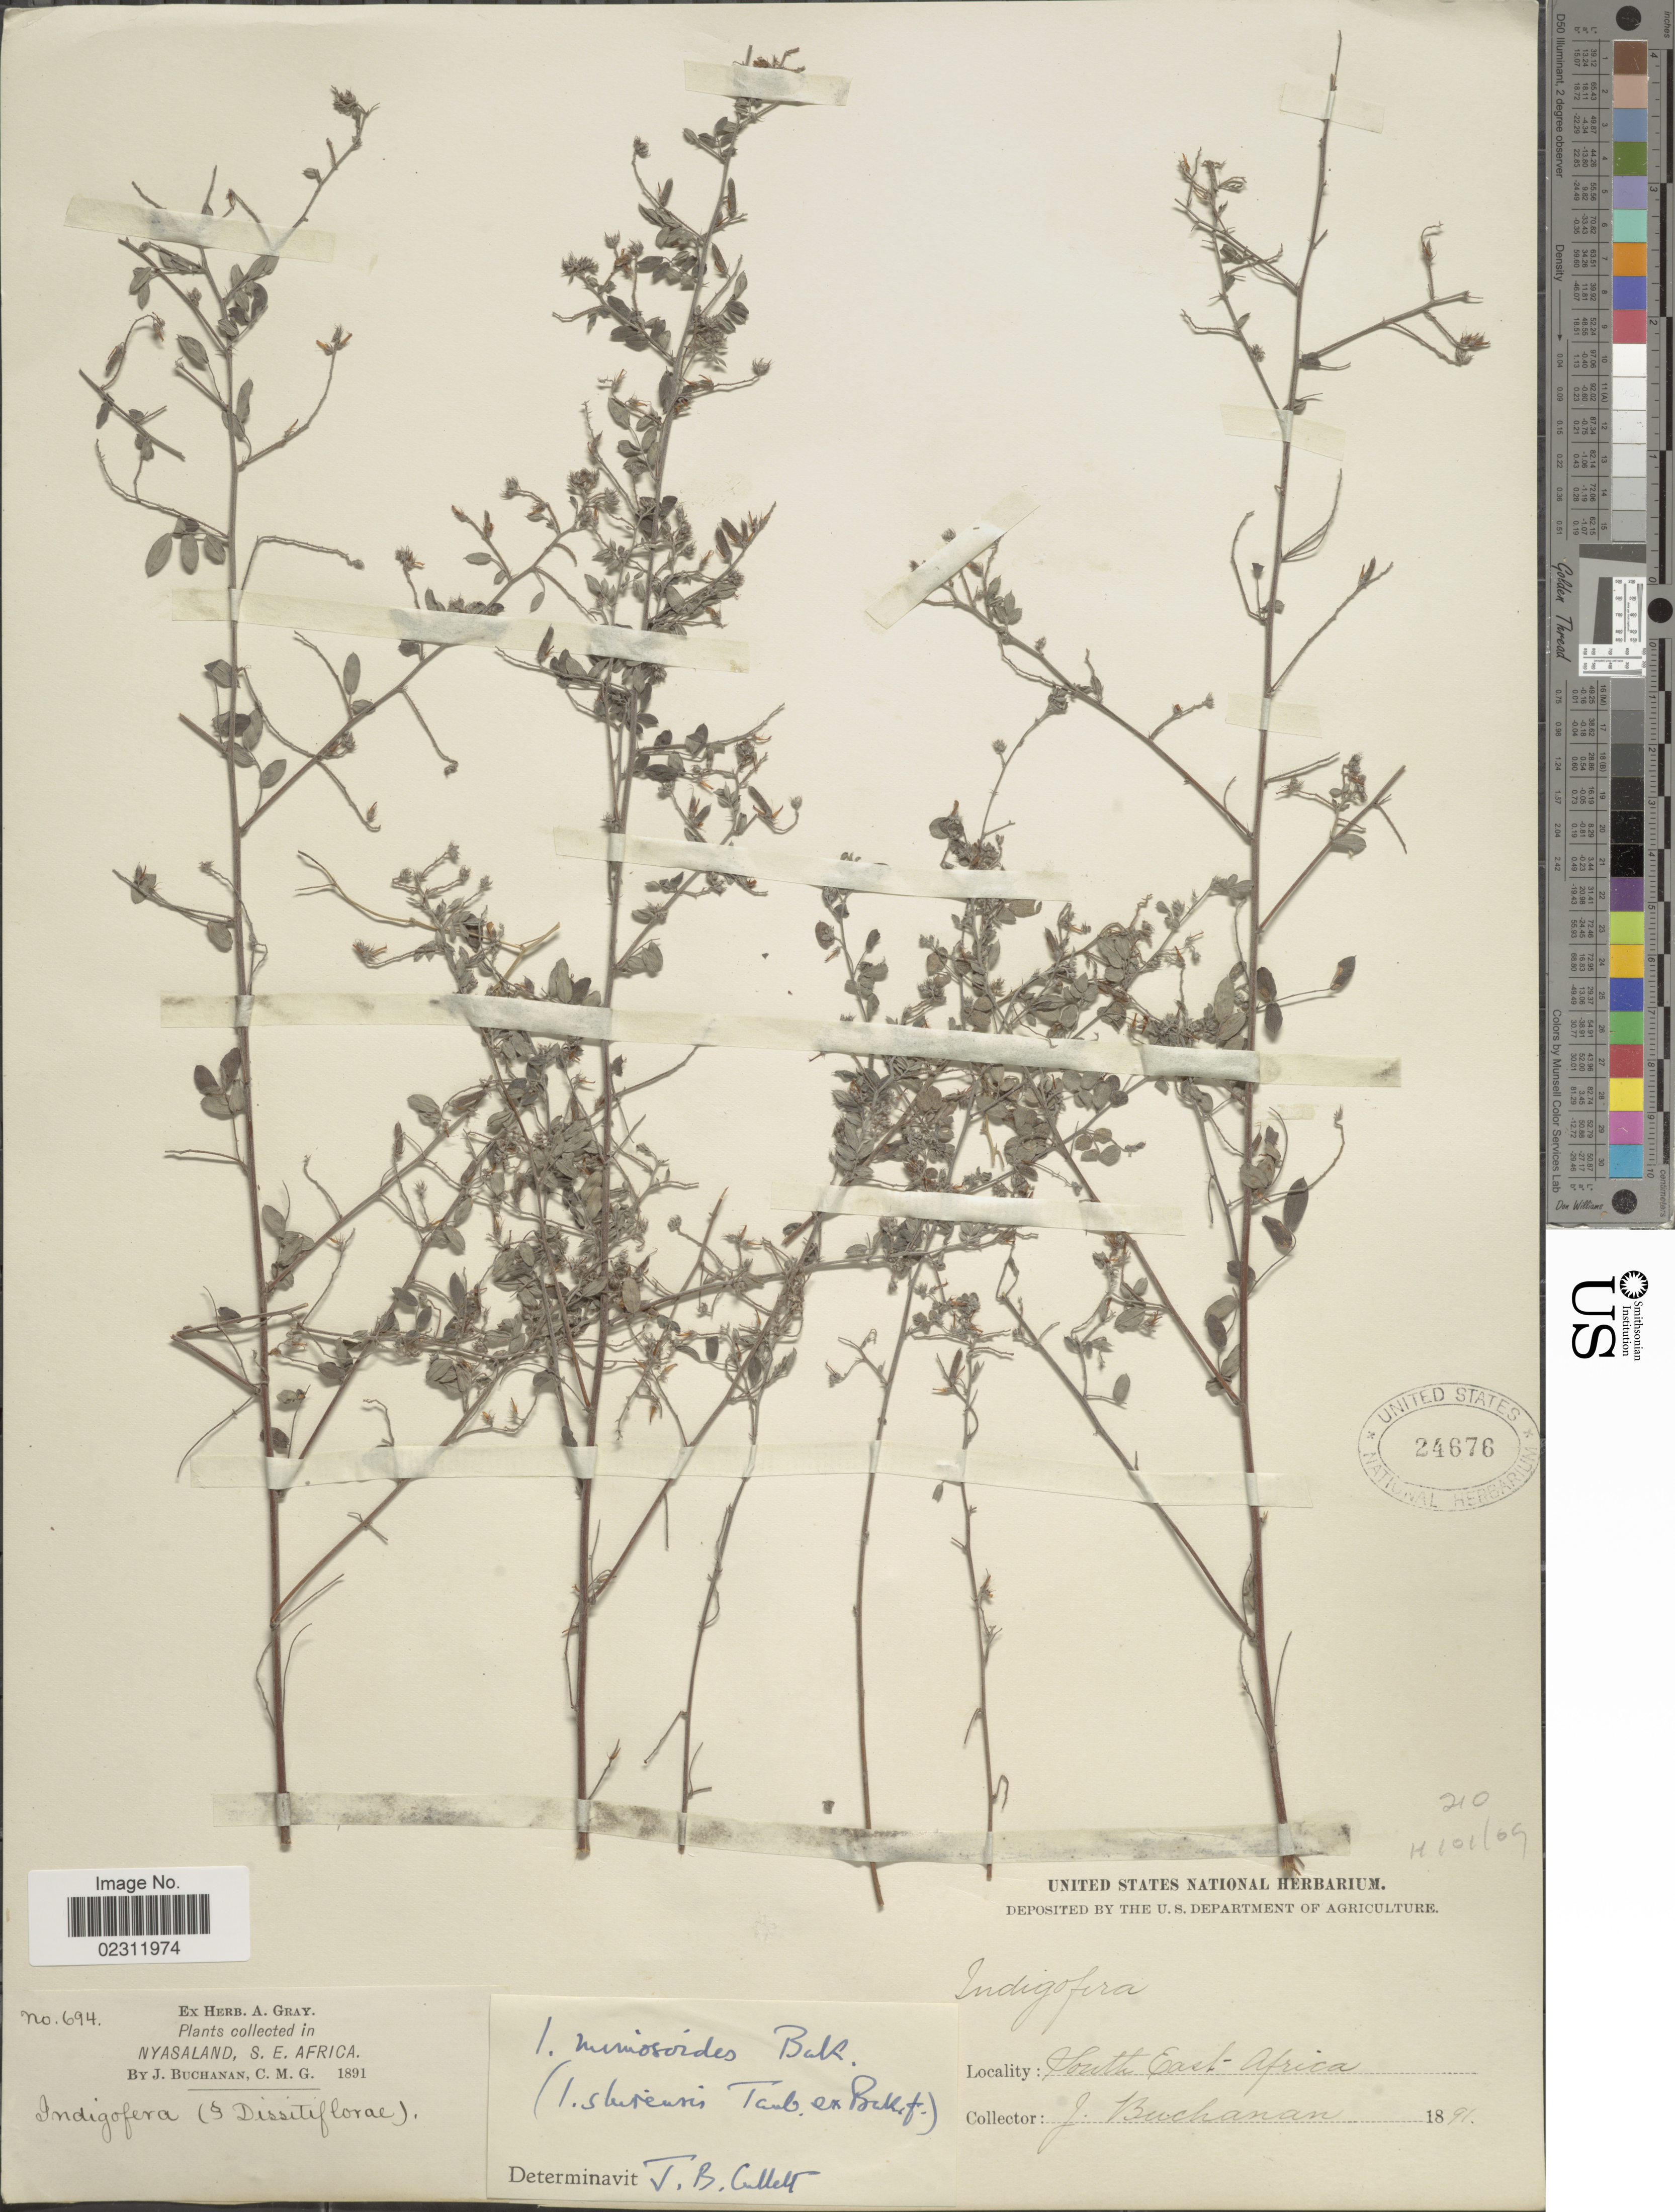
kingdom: Plantae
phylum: Tracheophyta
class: Magnoliopsida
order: Fabales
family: Fabaceae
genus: Indigofera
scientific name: Indigofera mimosoides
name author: Baker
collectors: J. Buchanan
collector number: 694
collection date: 1891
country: Malawi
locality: South East Africa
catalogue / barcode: US 24676